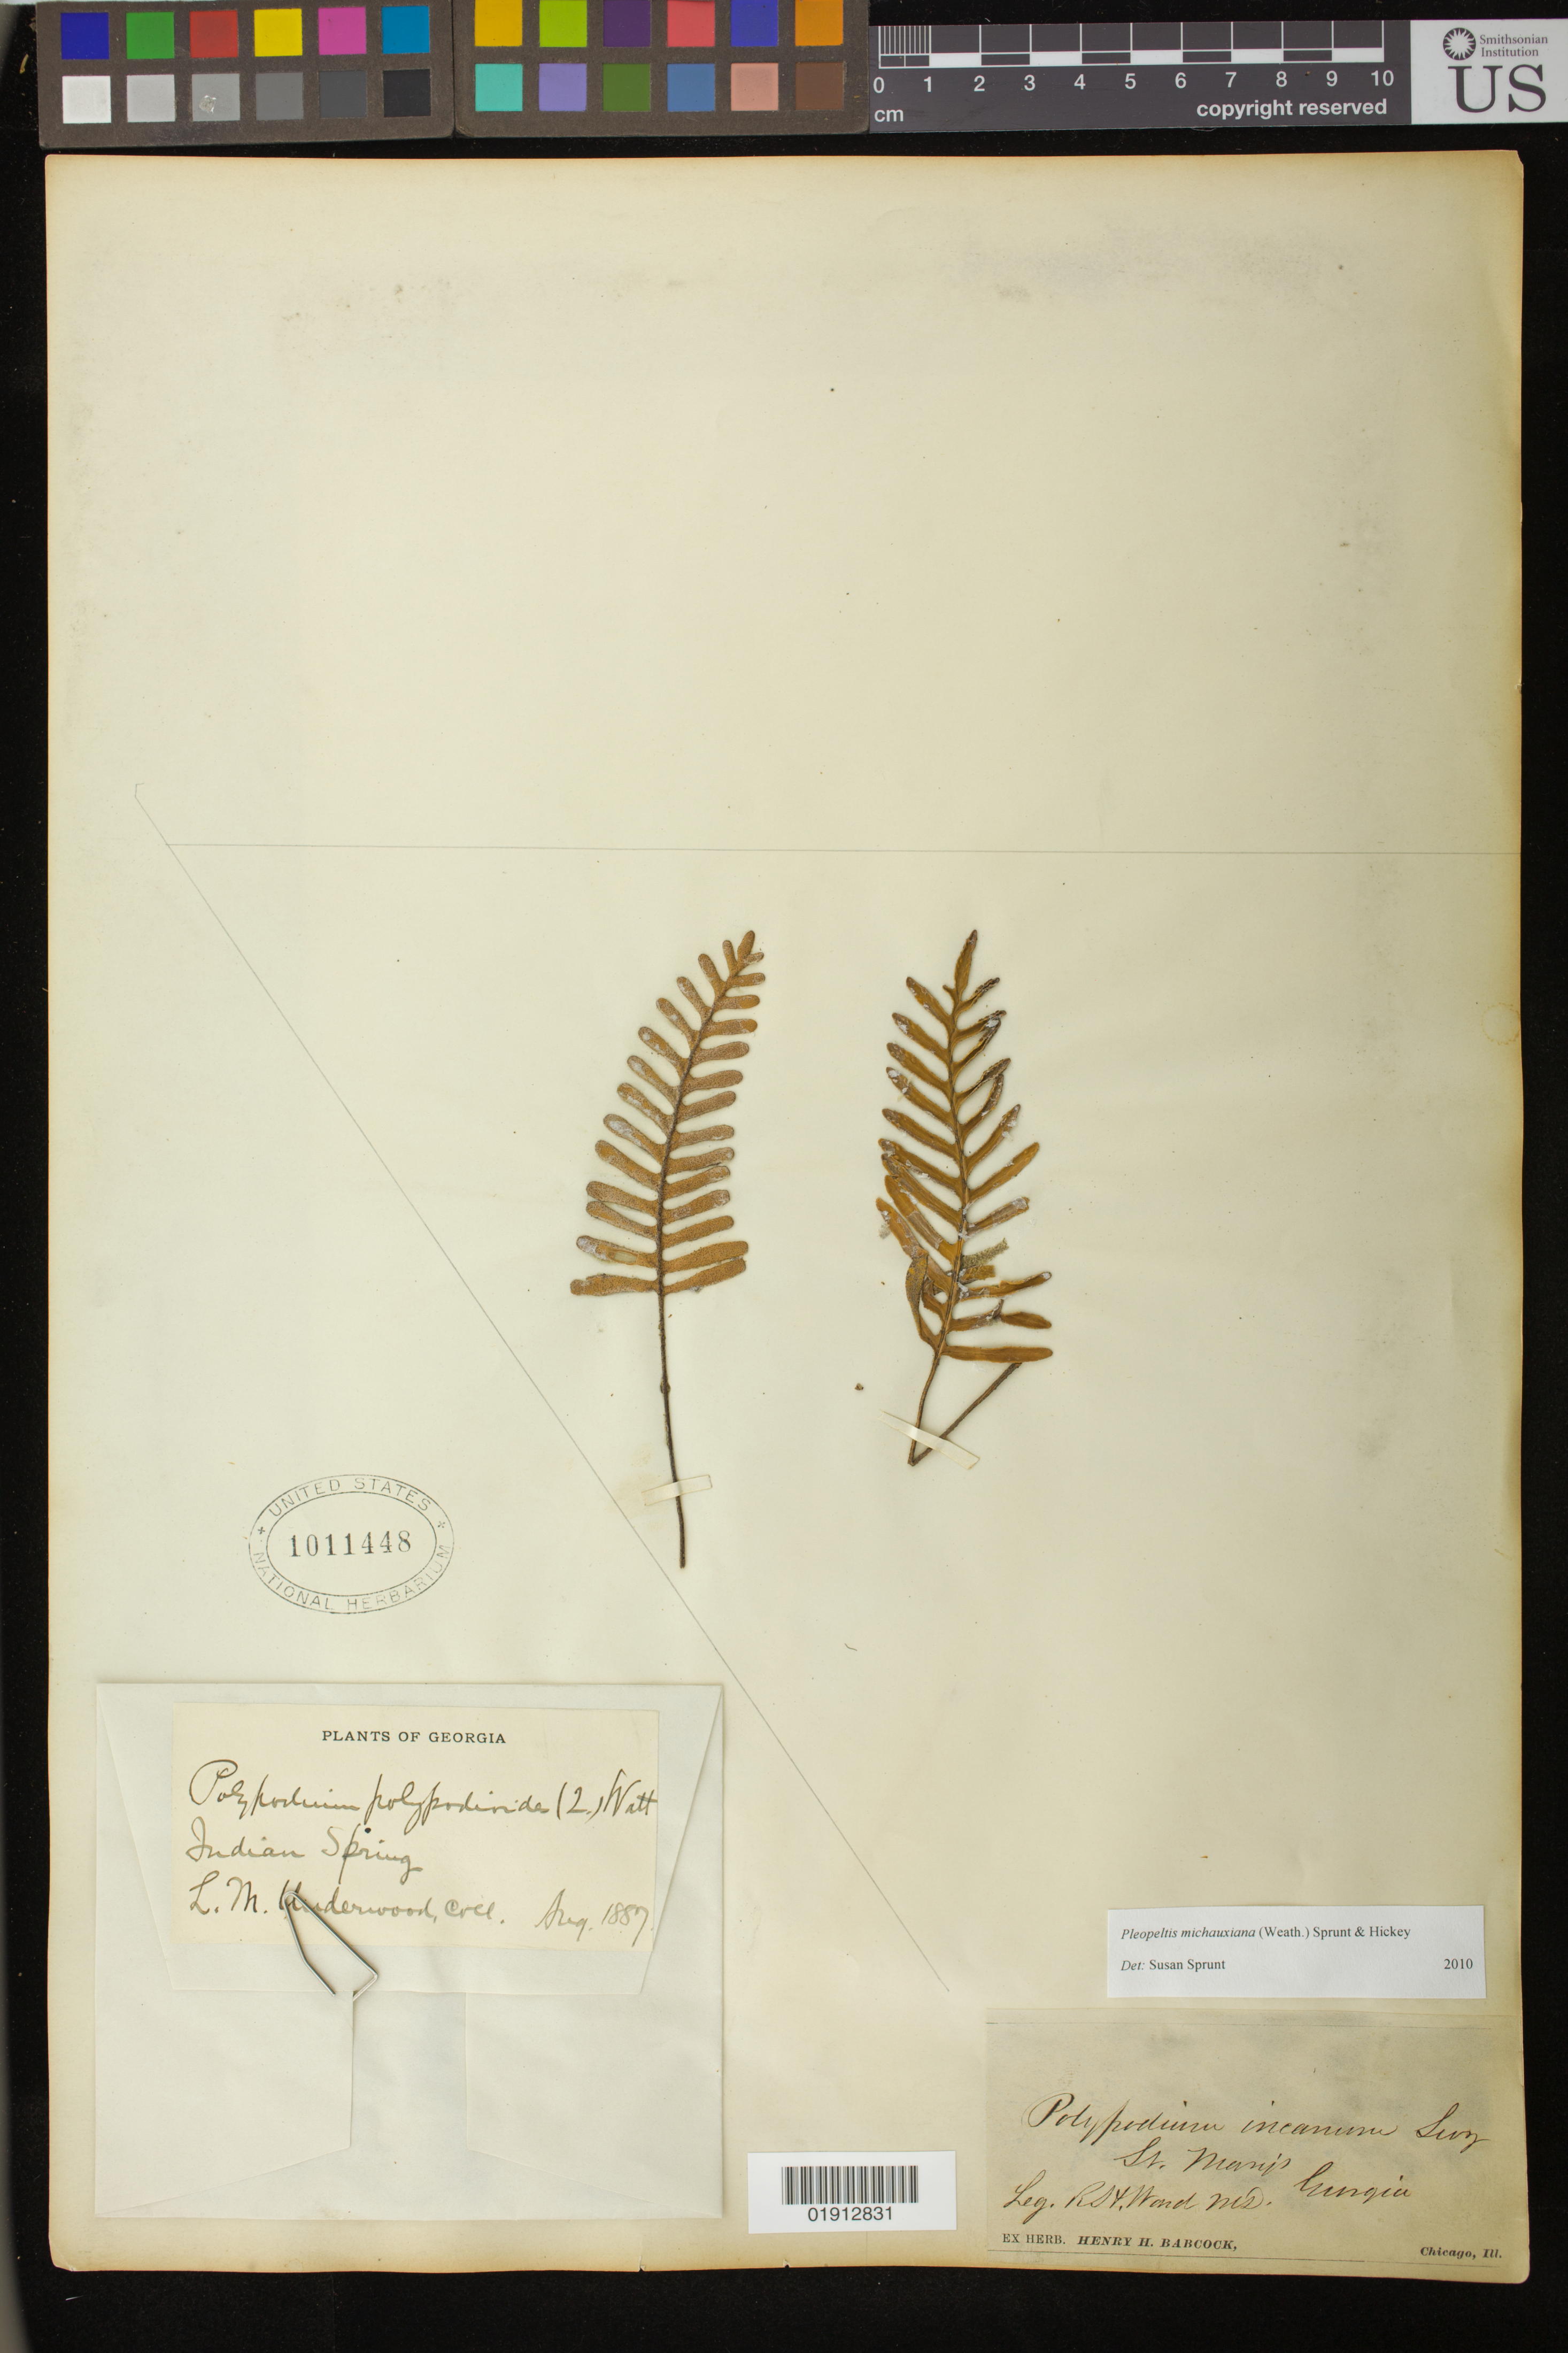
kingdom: Plantae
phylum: Tracheophyta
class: Polypodiopsida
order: Polypodiales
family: Polypodiaceae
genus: Pleopeltis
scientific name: Pleopeltis michauxiana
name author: (Weath.) Hickey & Sprunt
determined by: Sprunt, S. V.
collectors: L. M. Underwood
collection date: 1887-08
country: United States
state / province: Georgia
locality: Indian Spring.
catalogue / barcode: US 1011448